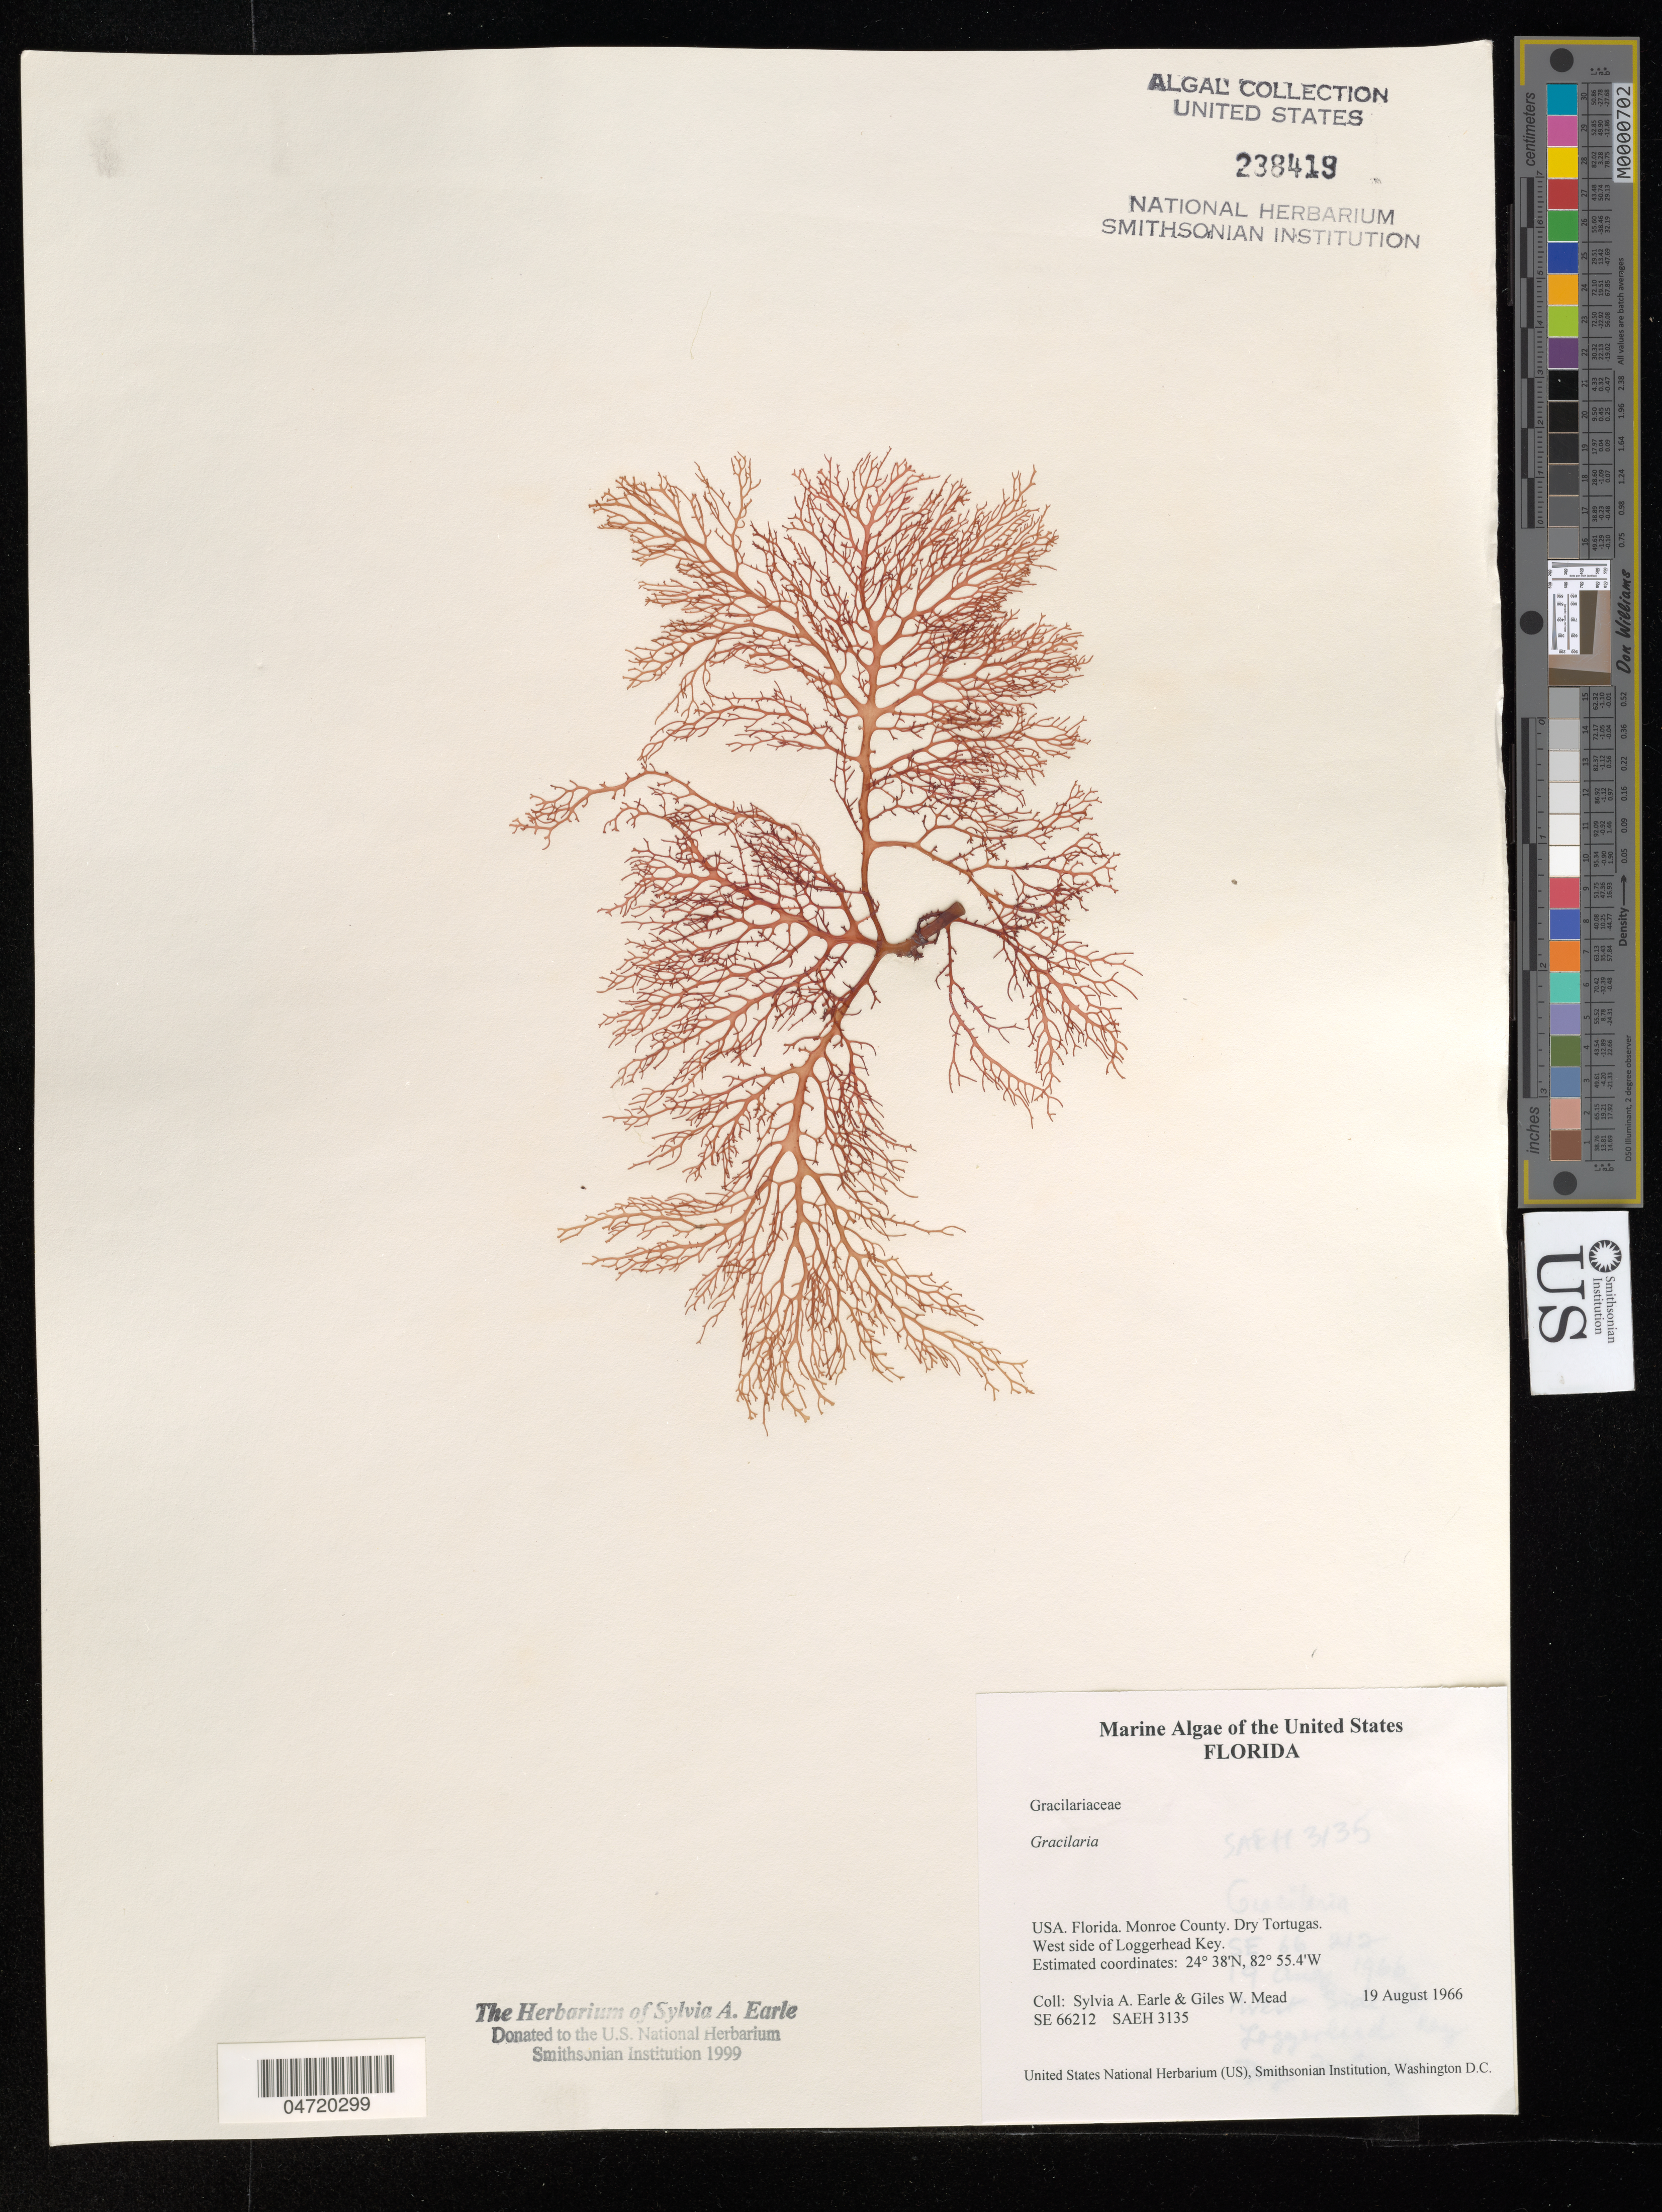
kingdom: Plantae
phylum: Rhodophyta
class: Florideophyceae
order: Gracilariales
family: Gracilariaceae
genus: Gracilaria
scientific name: Gracilaria sp.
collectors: S. A. Earle & G. W. Mead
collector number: SE 66212 SAEH 3135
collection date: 1966-08-19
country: United States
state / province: Florida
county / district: Monroe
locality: Monroe County. Dry Tortugas. West side of Loggerhead Key.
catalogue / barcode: US 238419